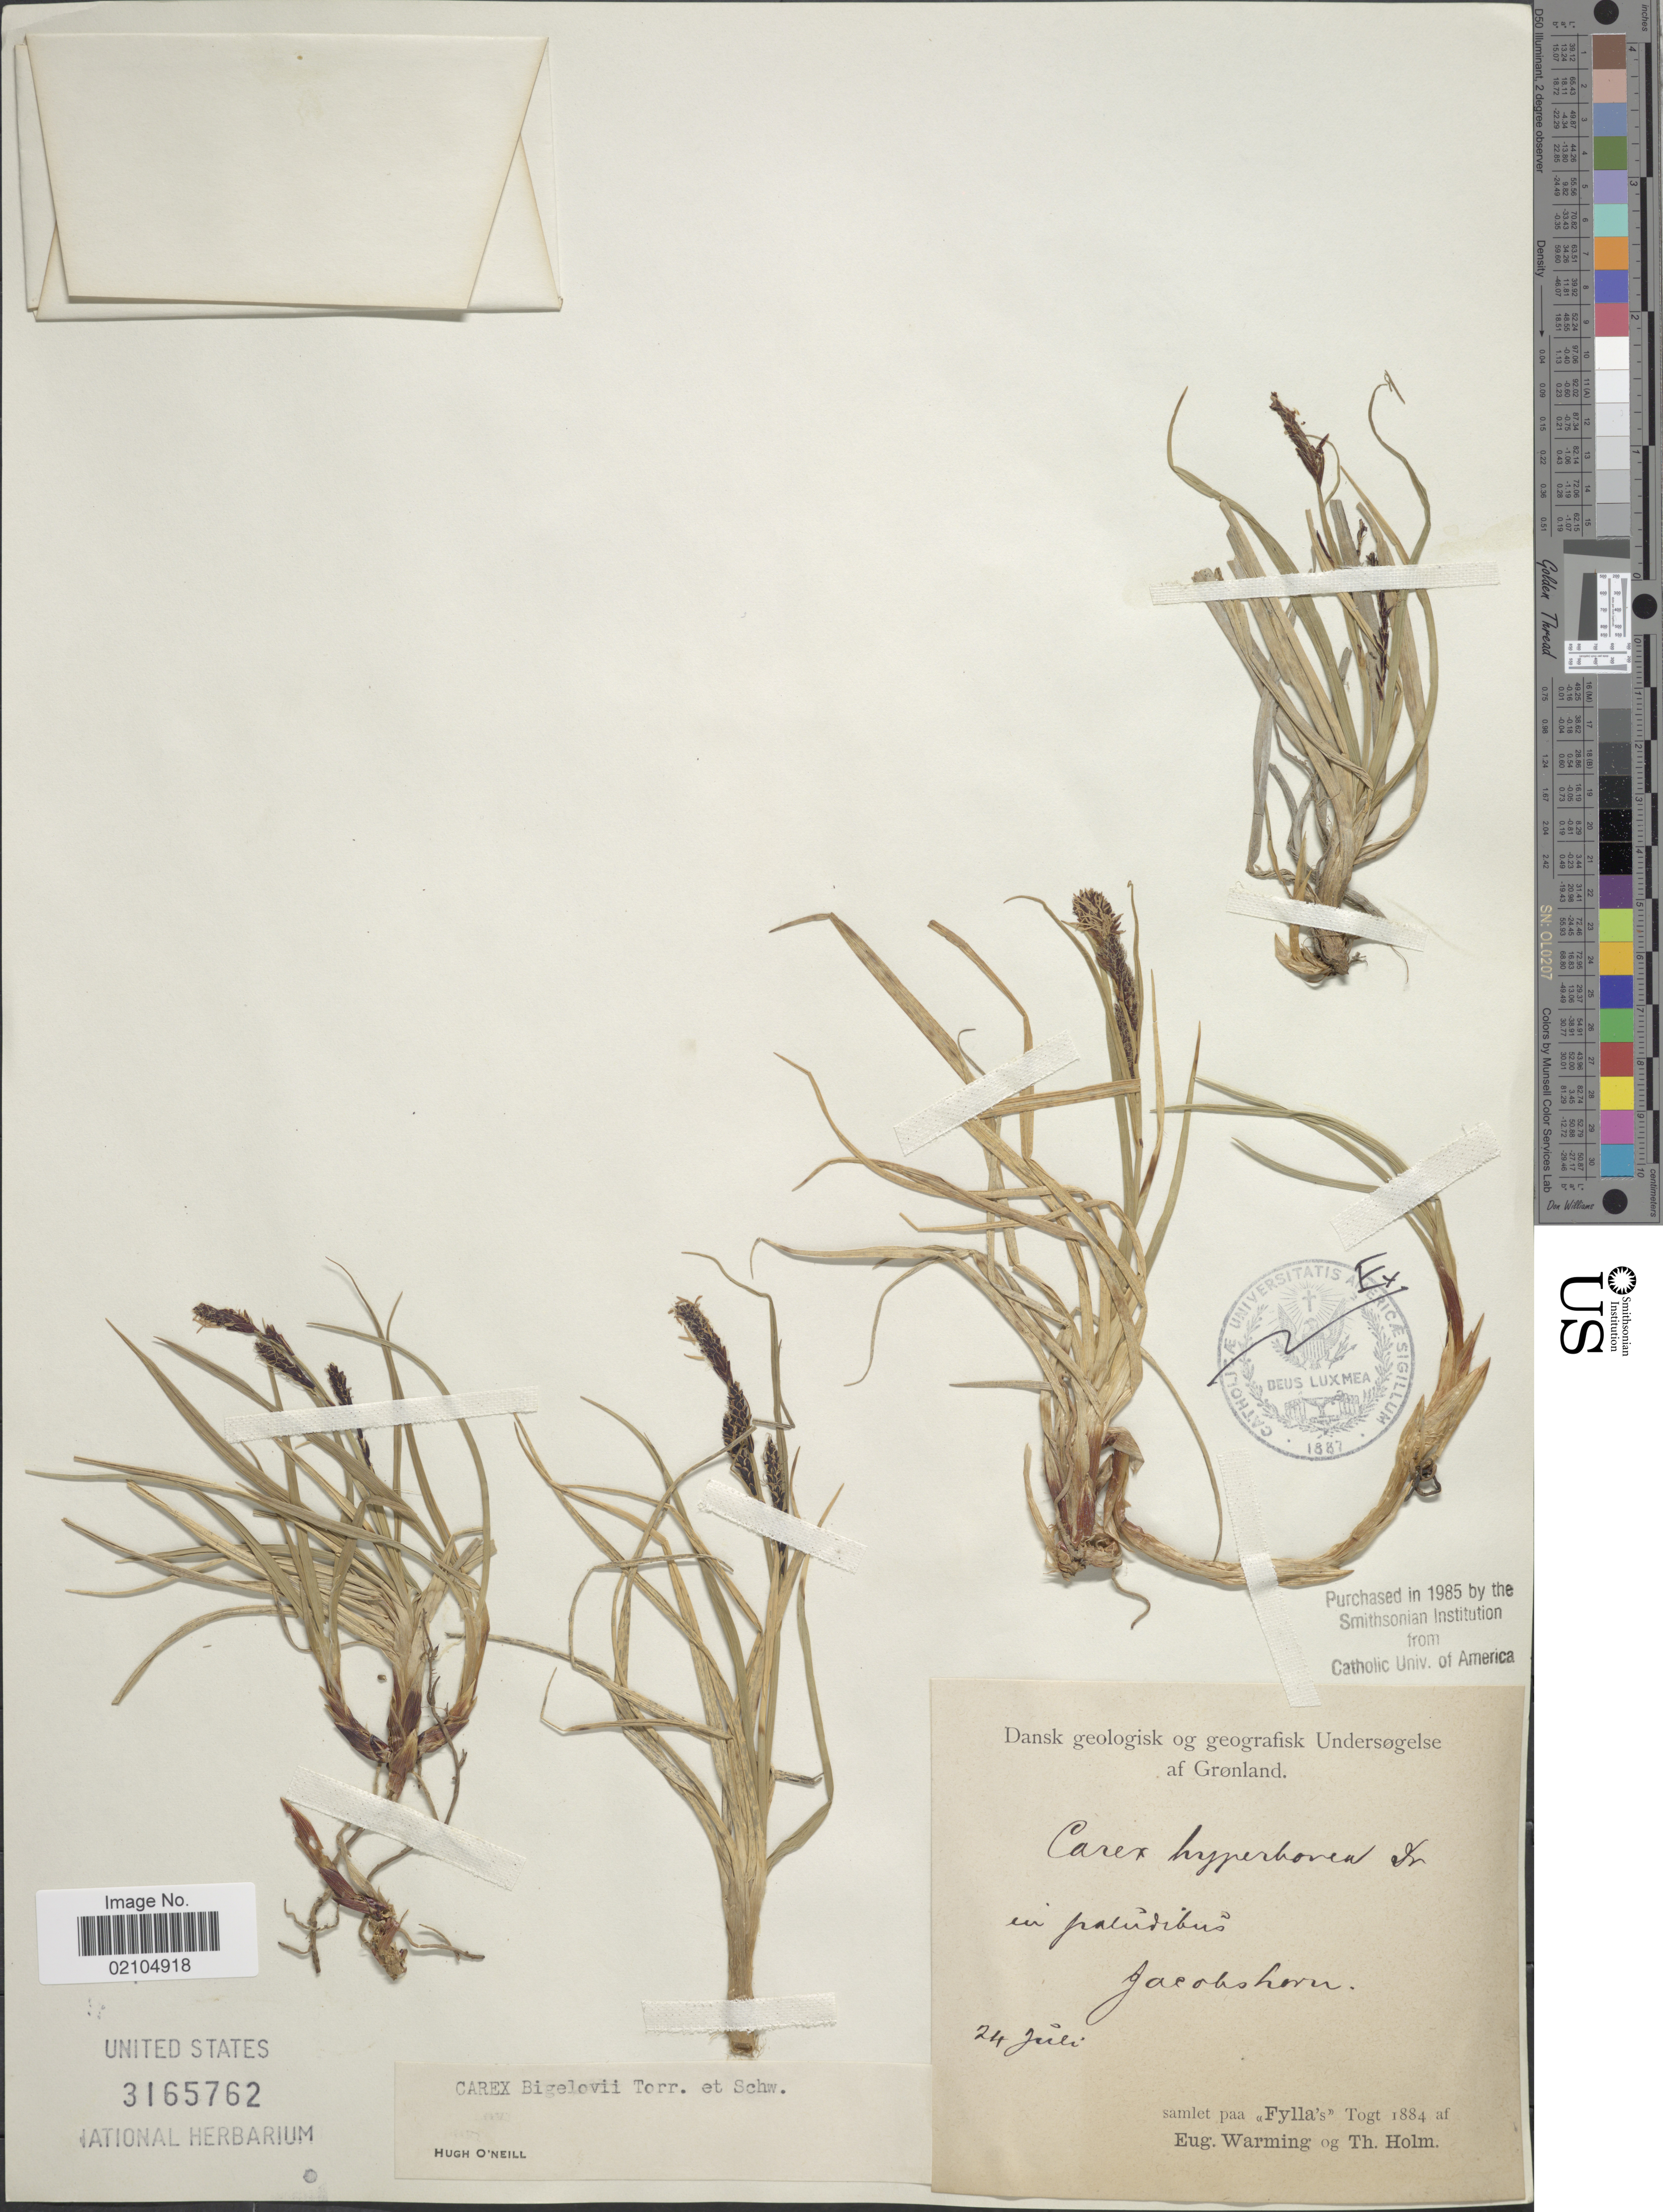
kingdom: Plantae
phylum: Tracheophyta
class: Liliopsida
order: Poales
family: Cyperaceae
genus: Carex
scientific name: Carex bigelowii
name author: Torr. ex Schwein.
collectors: E. Warming & T. Holm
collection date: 1884-07-24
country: Greenland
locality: Grønland, Jacobshavn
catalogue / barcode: US 3165762